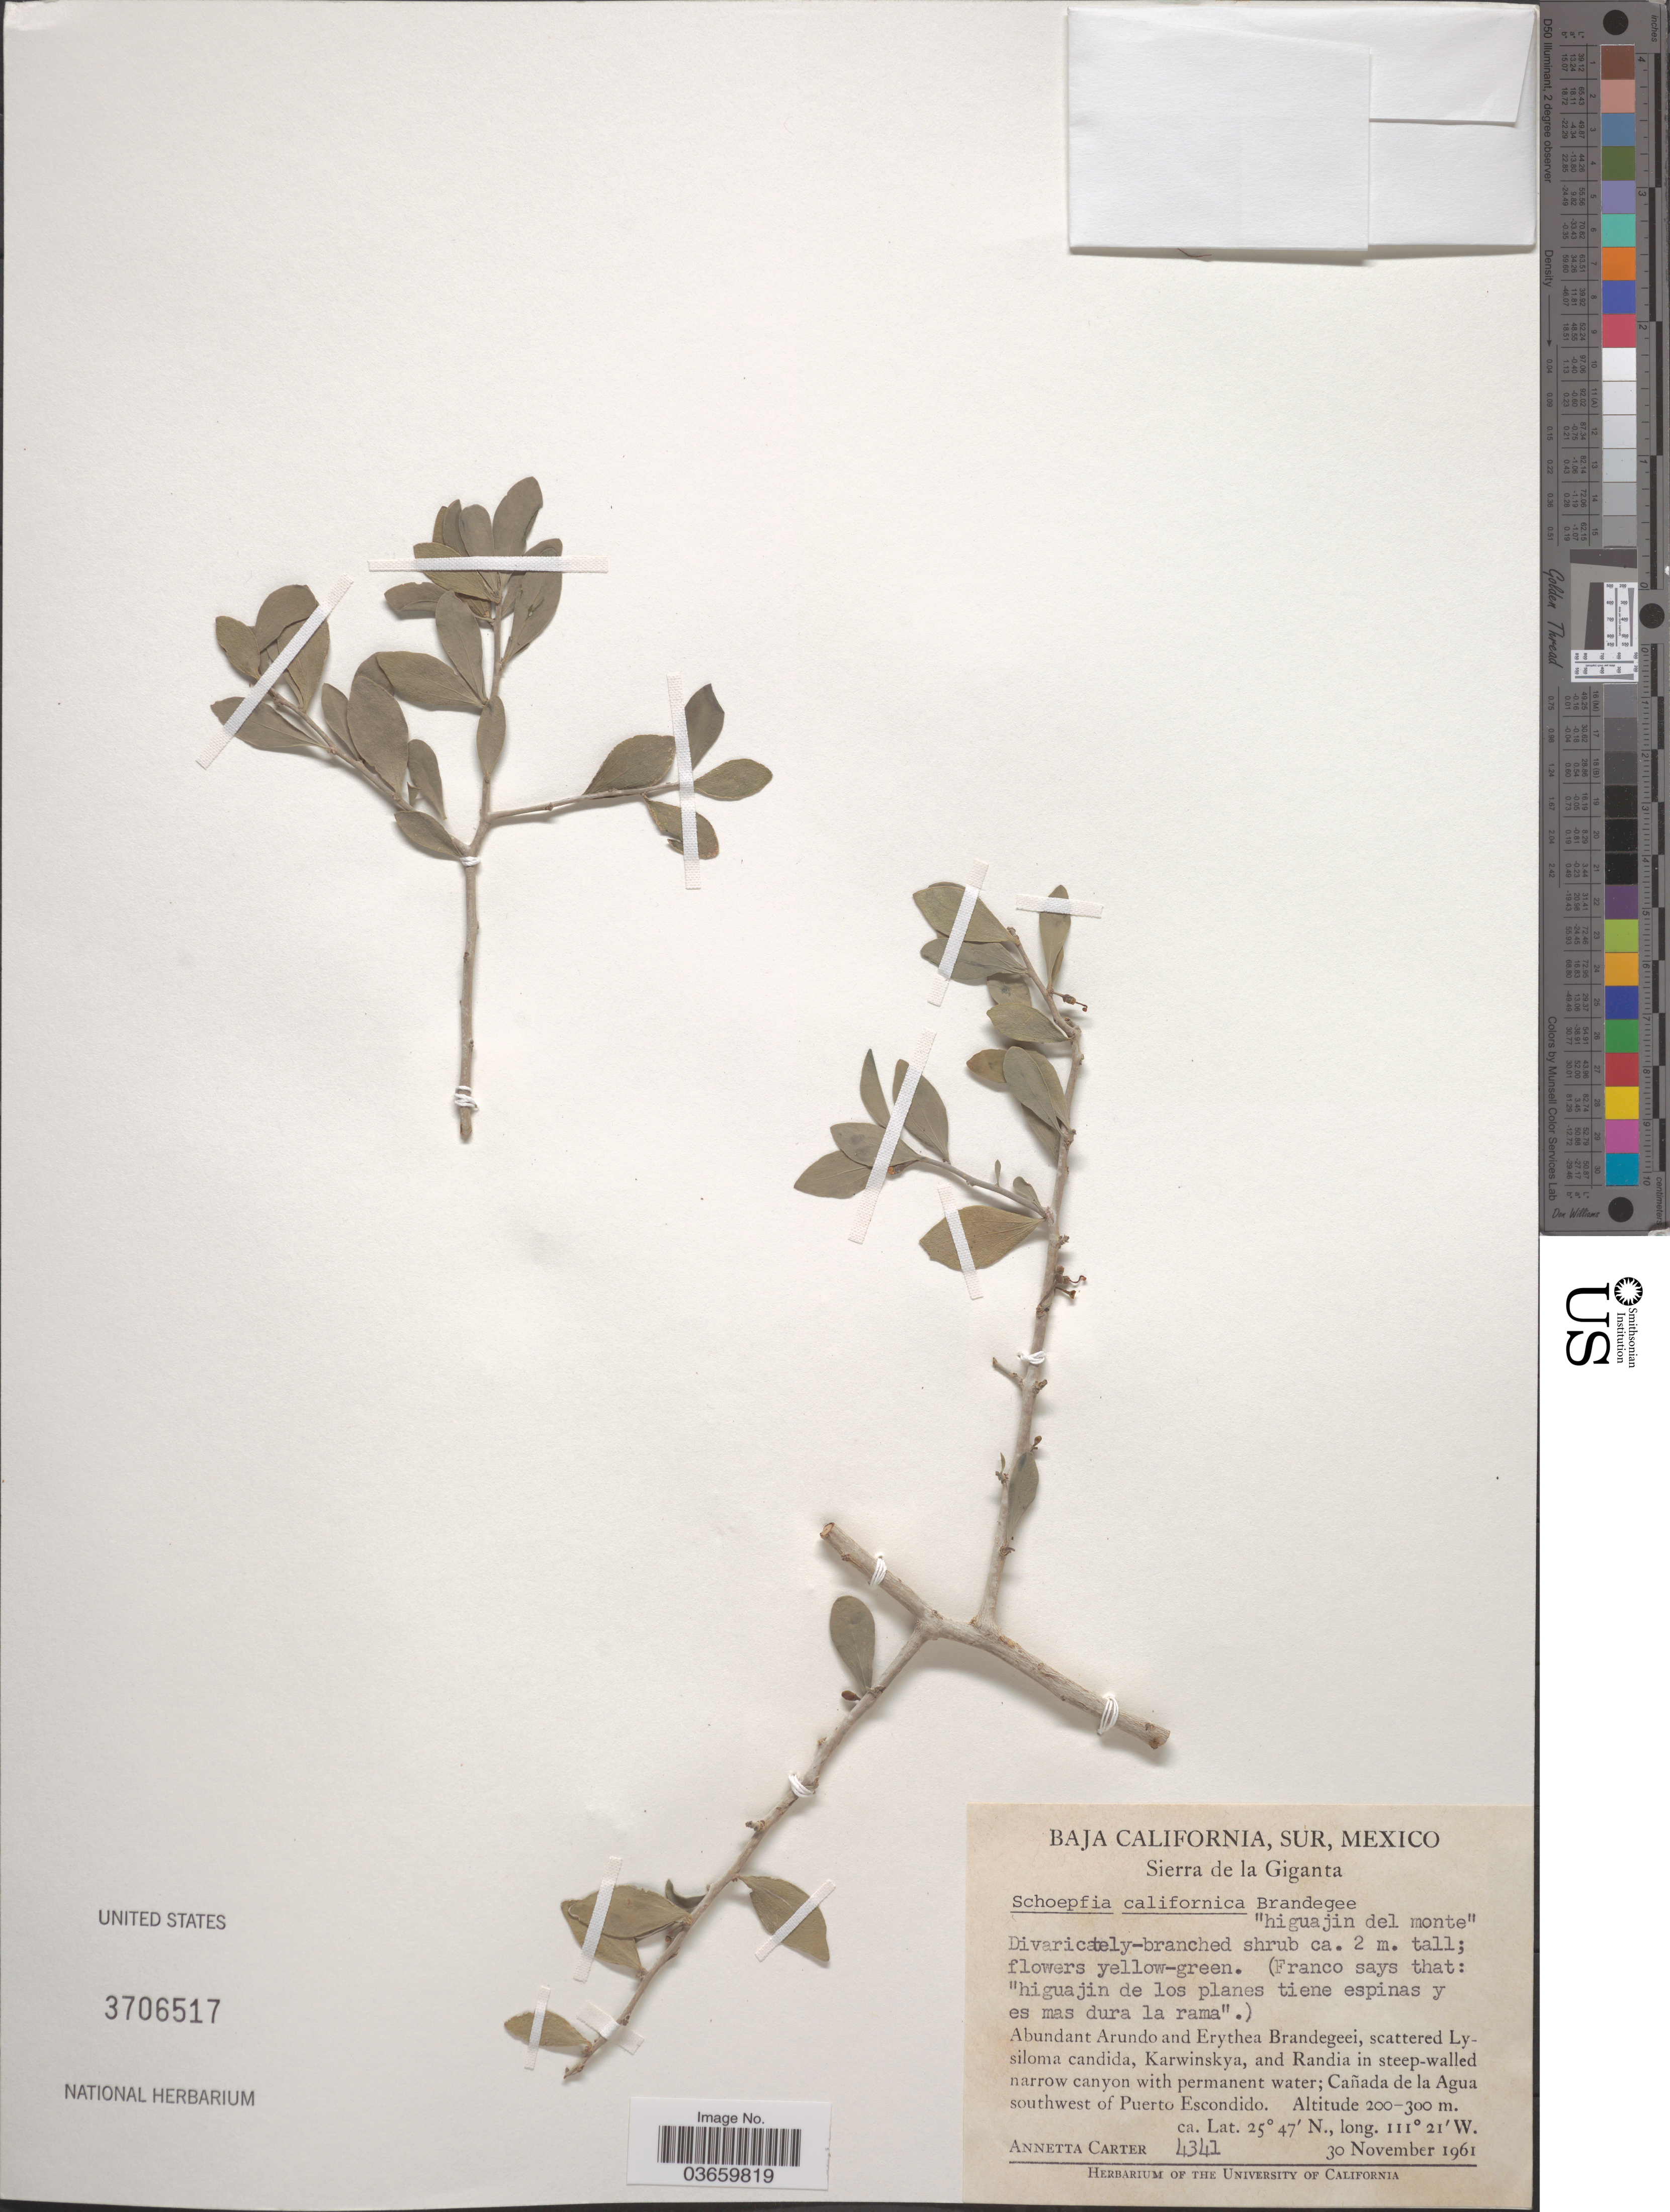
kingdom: Plantae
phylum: Tracheophyta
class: Magnoliopsida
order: Santalales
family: Schoepfiaceae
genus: Schoepfia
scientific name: Schoepfia californica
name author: Brandegee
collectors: A. Carter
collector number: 4341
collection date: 1961-11-30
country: Mexico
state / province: Baja California Sur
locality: Sierra de la Giganta. Cañada de la Agua southwest of Puerto Escondido.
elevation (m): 200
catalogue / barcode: US 3706517